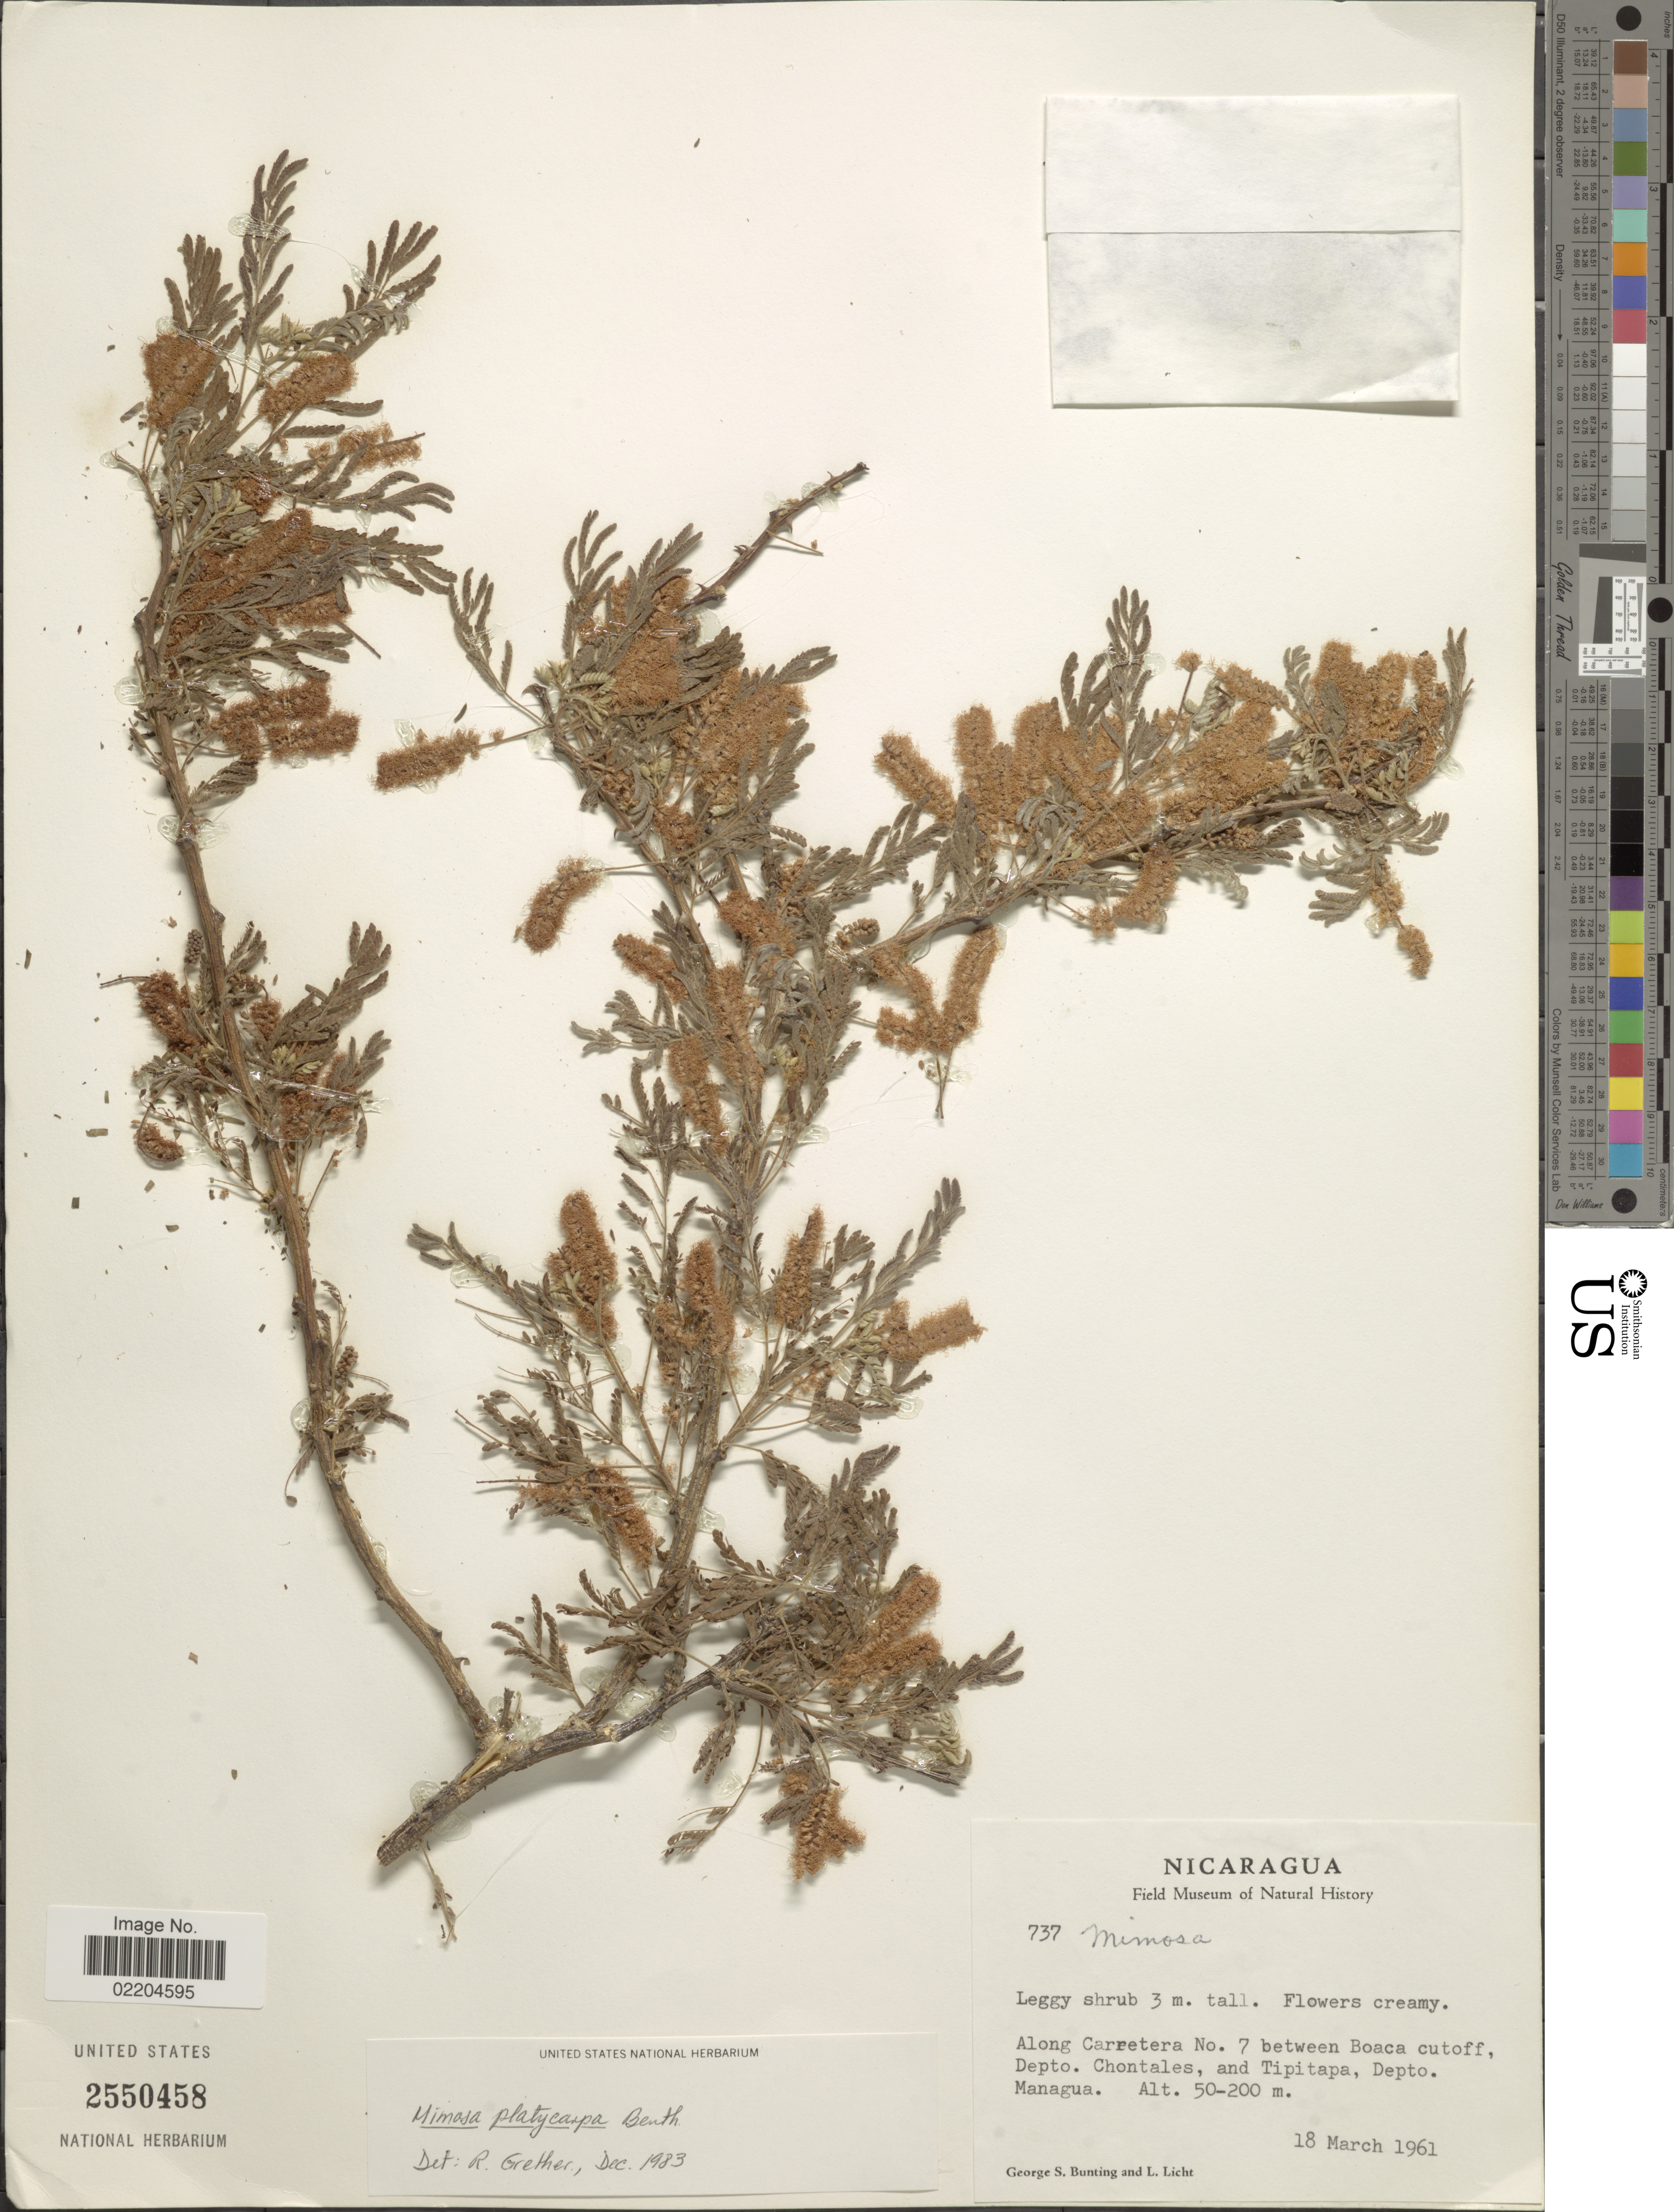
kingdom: Plantae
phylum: Tracheophyta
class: Magnoliopsida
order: Fabales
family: Fabaceae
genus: Mimosa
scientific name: Mimosa platycarpa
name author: Benth.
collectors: G. S. Bunting & L. Licht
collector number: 737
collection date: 1961-03-18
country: Nicaragua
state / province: Managua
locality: Along Carretera No. 7 between Boaca cutoff Depto. Chontales, and Tipitapa ,, Depto. Managua.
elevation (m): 50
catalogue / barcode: US 2550458